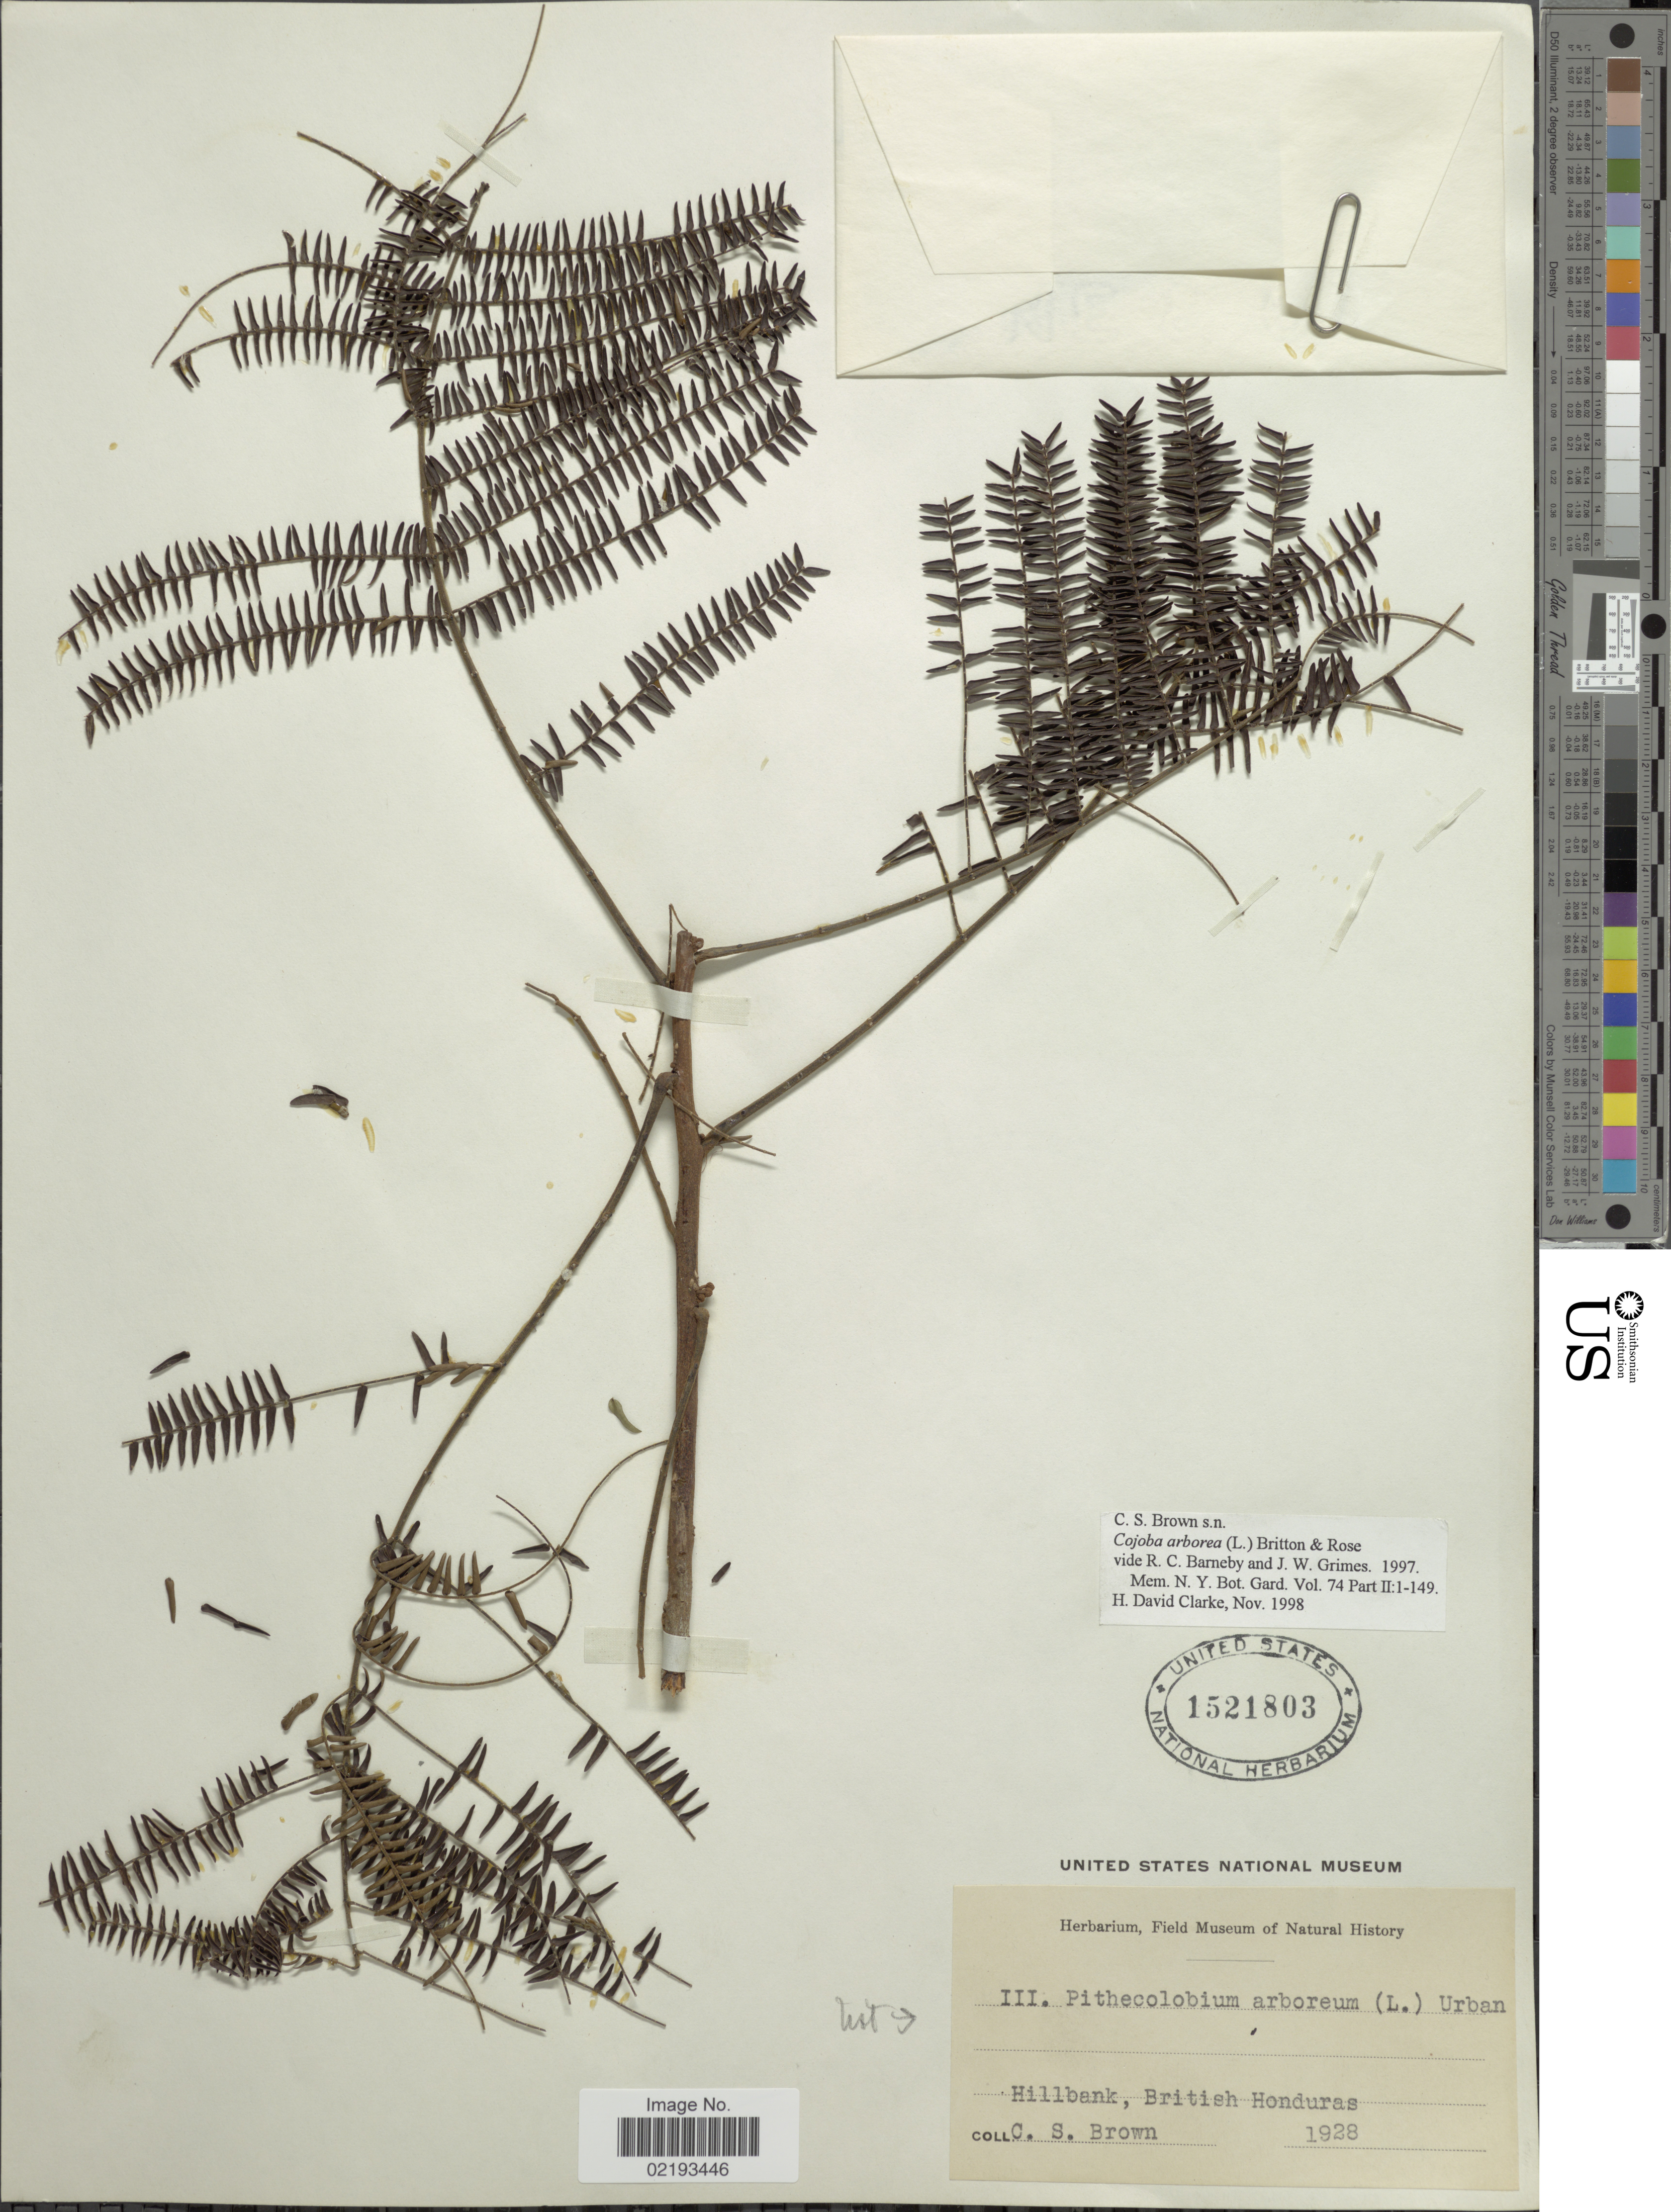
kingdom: Plantae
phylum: Tracheophyta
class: Magnoliopsida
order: Fabales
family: Fabaceae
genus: Cojoba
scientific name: Cojoba arborea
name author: (L.) Britton & Rose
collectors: C. S. Brown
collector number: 111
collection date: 1928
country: Belize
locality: Hillbank, British Honduras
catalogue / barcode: US 1521803